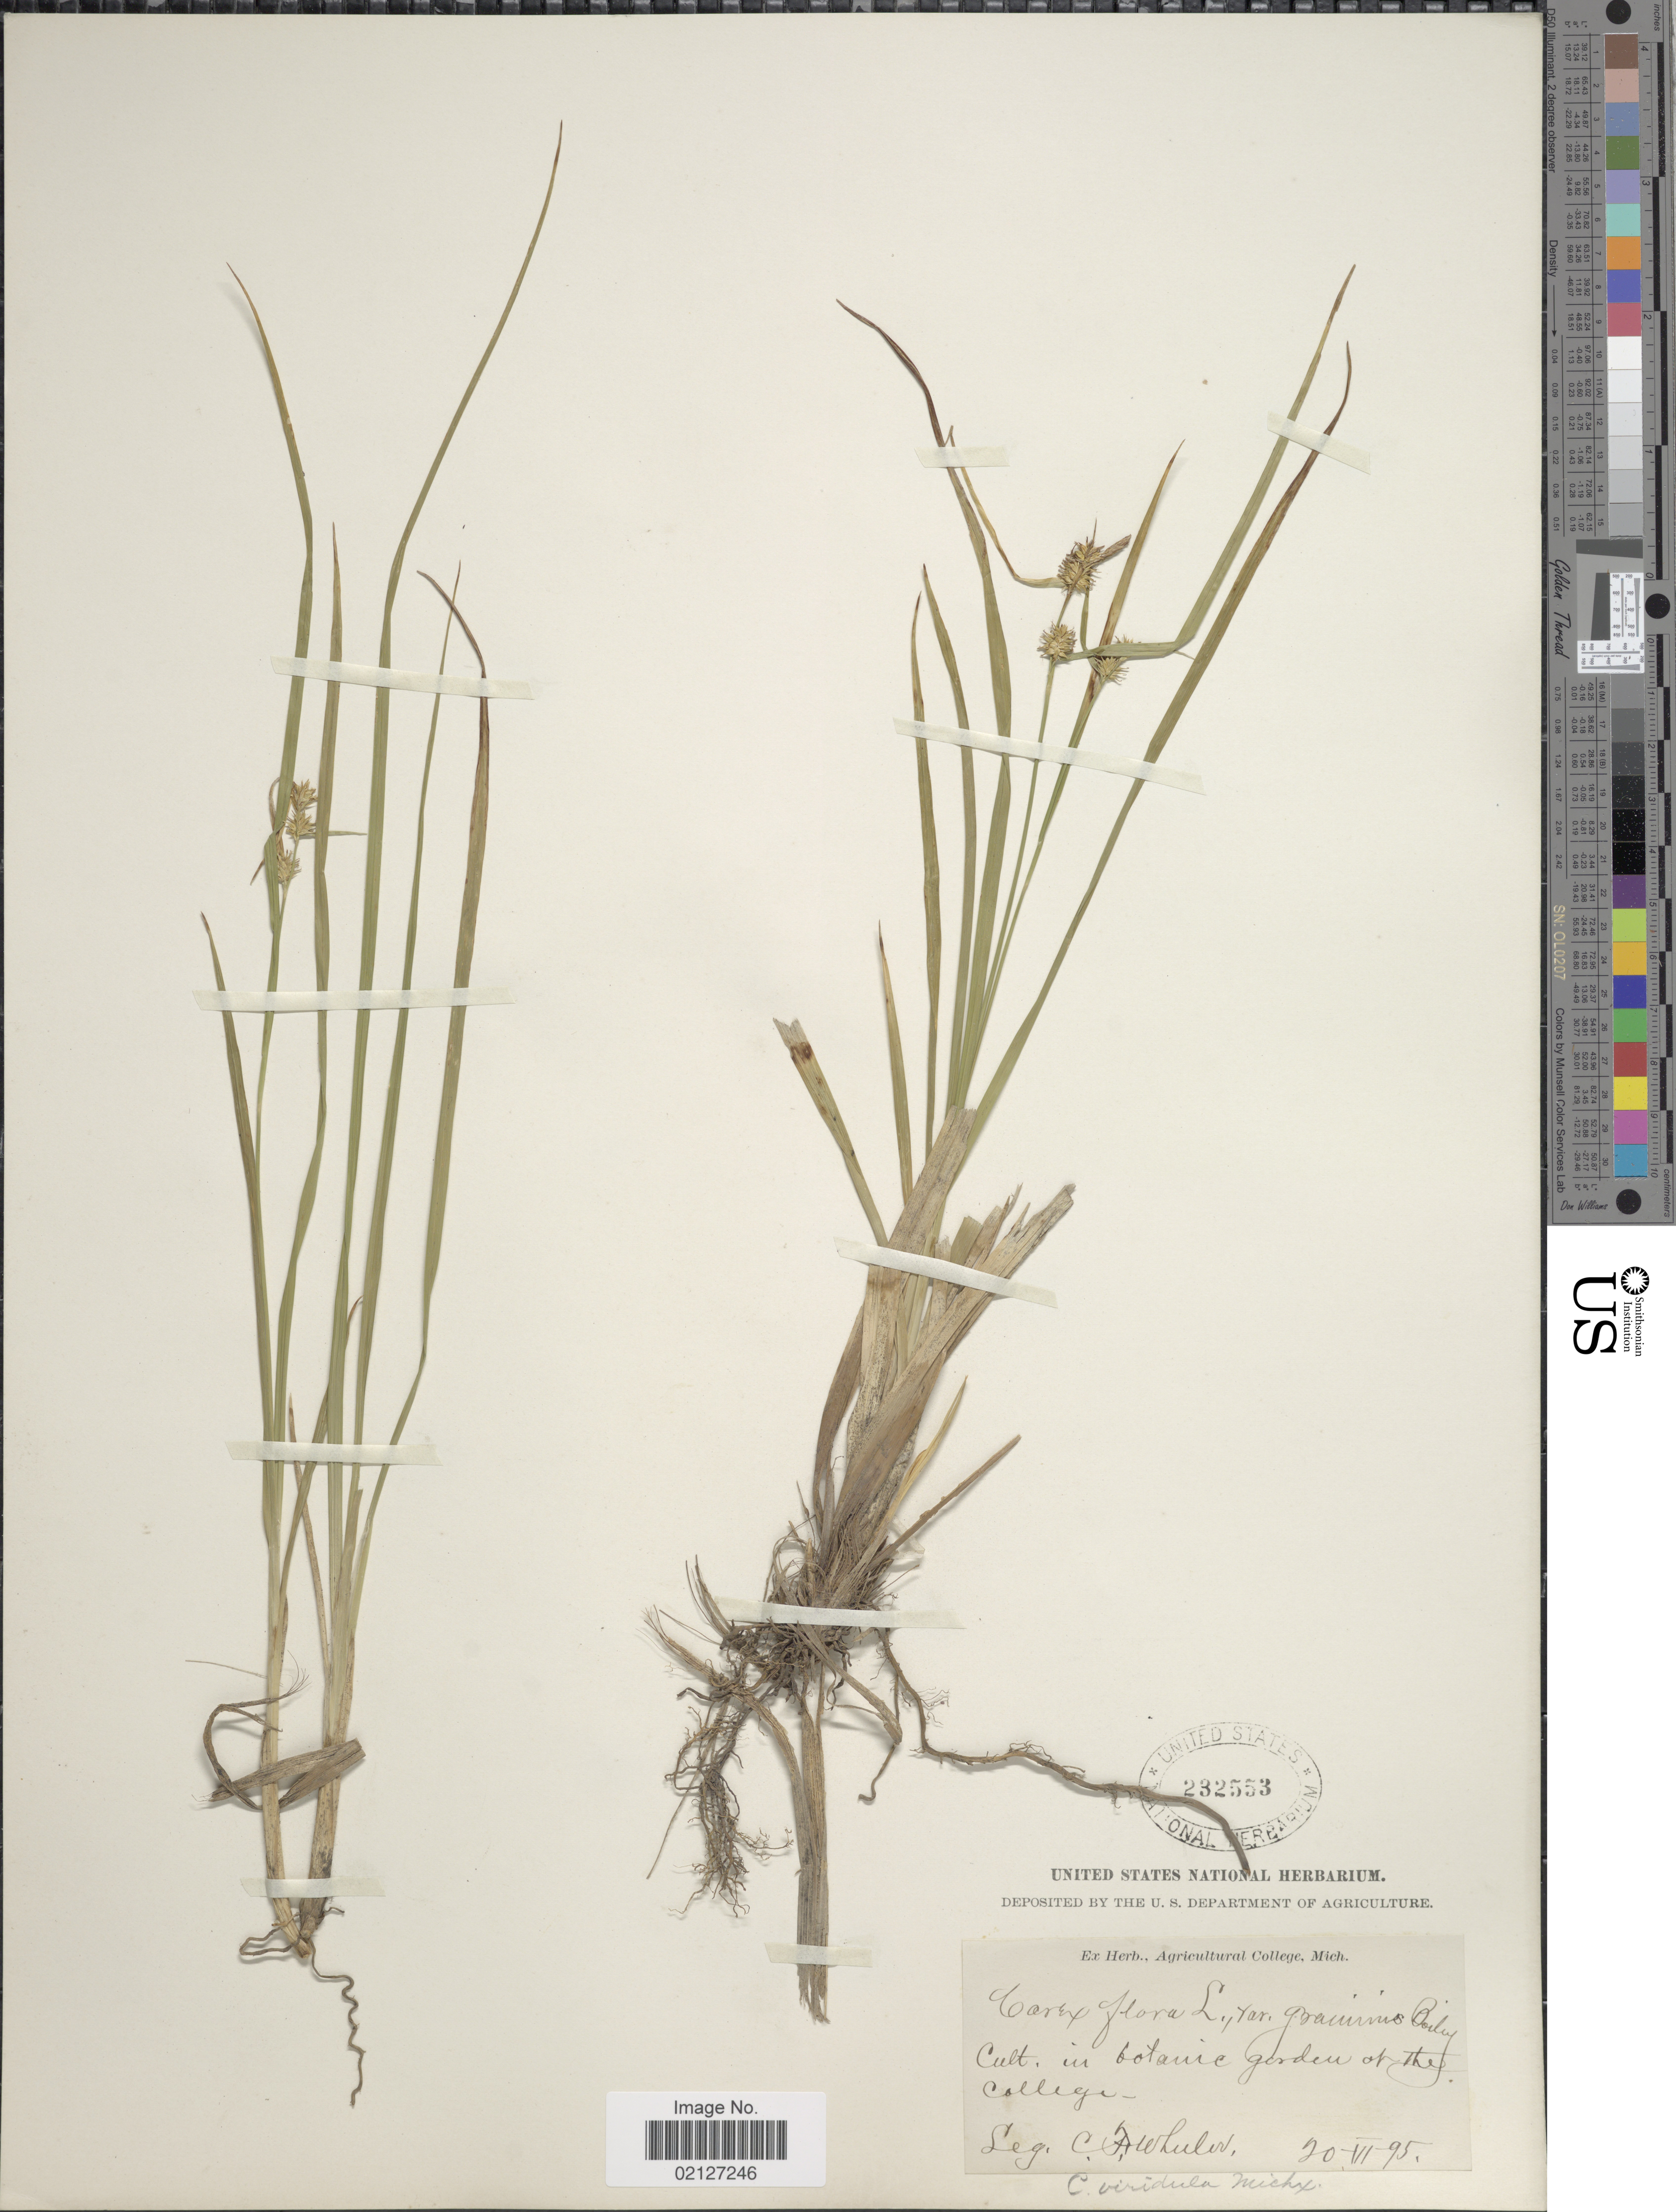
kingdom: Plantae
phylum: Tracheophyta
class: Liliopsida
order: Poales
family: Cyperaceae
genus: Carex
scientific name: Carex oederi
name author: Retz.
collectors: C. Wheeler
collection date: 1895-06-20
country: United States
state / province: Michigan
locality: In botanic garden at the college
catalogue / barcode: US 232553